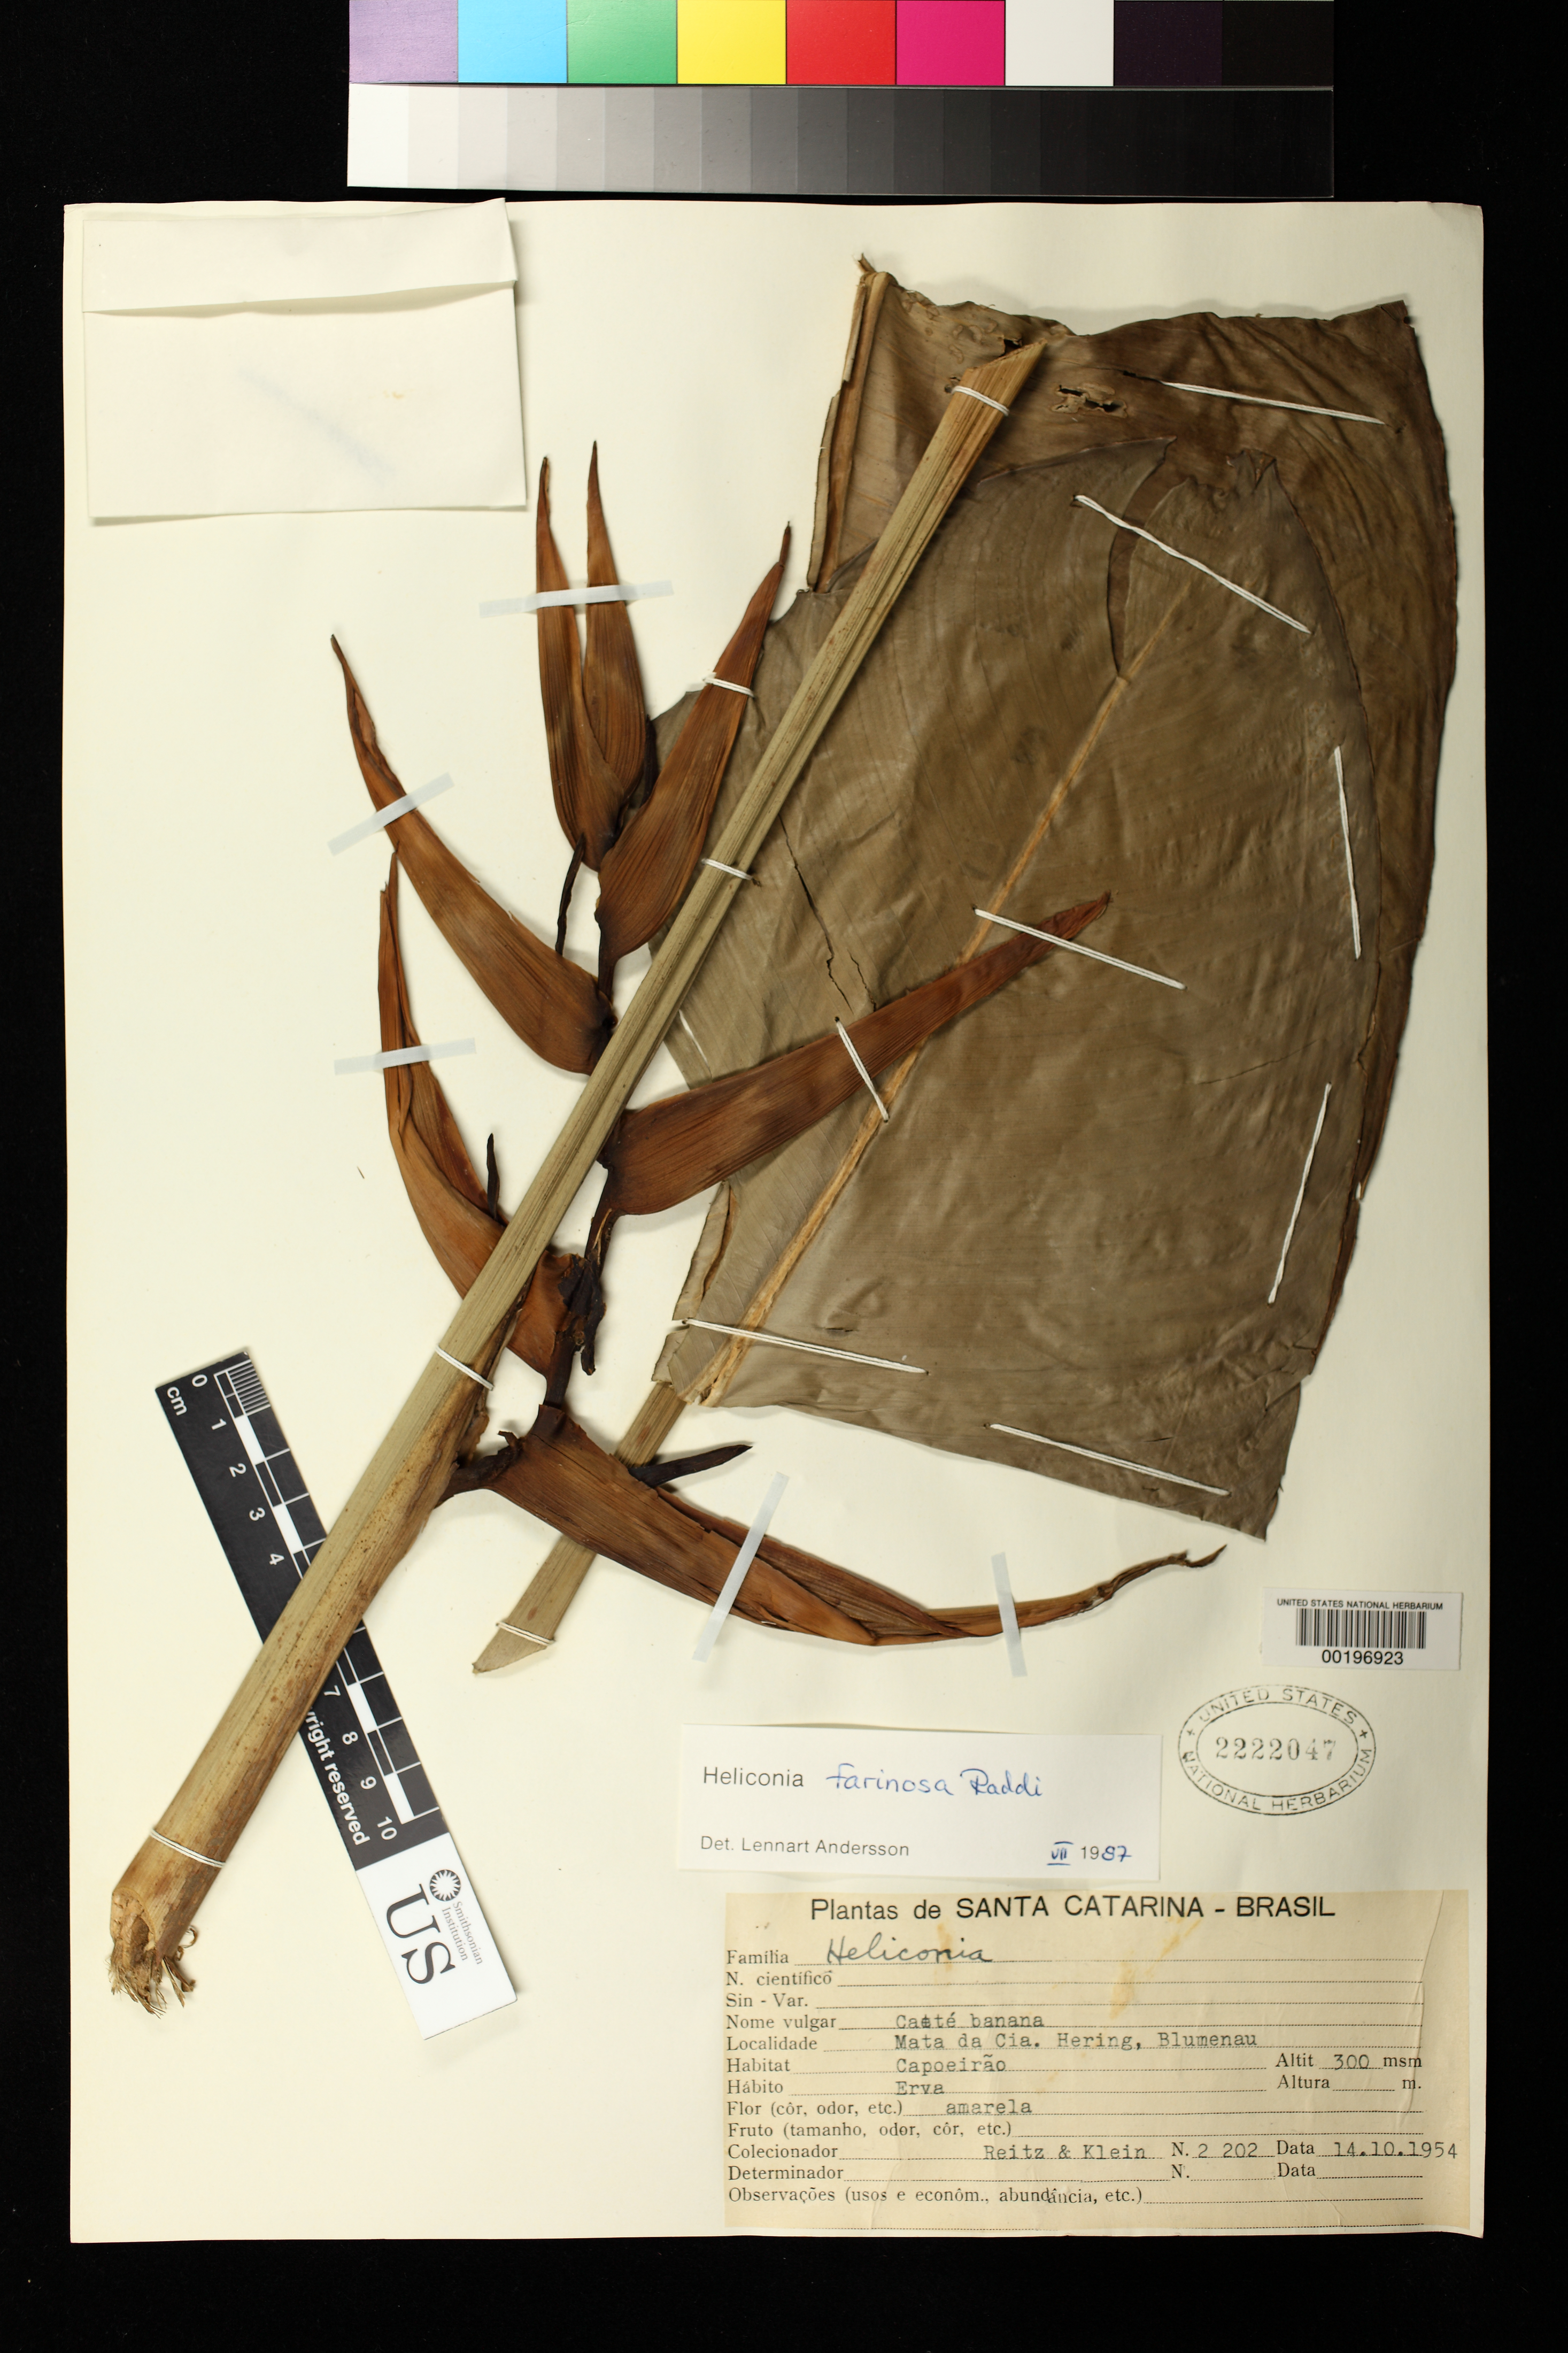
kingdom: Plantae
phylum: Tracheophyta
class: Liliopsida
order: Zingiberales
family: Heliconiaceae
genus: Heliconia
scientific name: Heliconia farinosa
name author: Raddi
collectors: R. Reitz & R. M. Klein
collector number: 2202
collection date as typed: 14 Oct 1954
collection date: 1954-10-14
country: Brazil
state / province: Santa Catarina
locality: Mata da cia. hering, blumenau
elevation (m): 300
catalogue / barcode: US 2222047